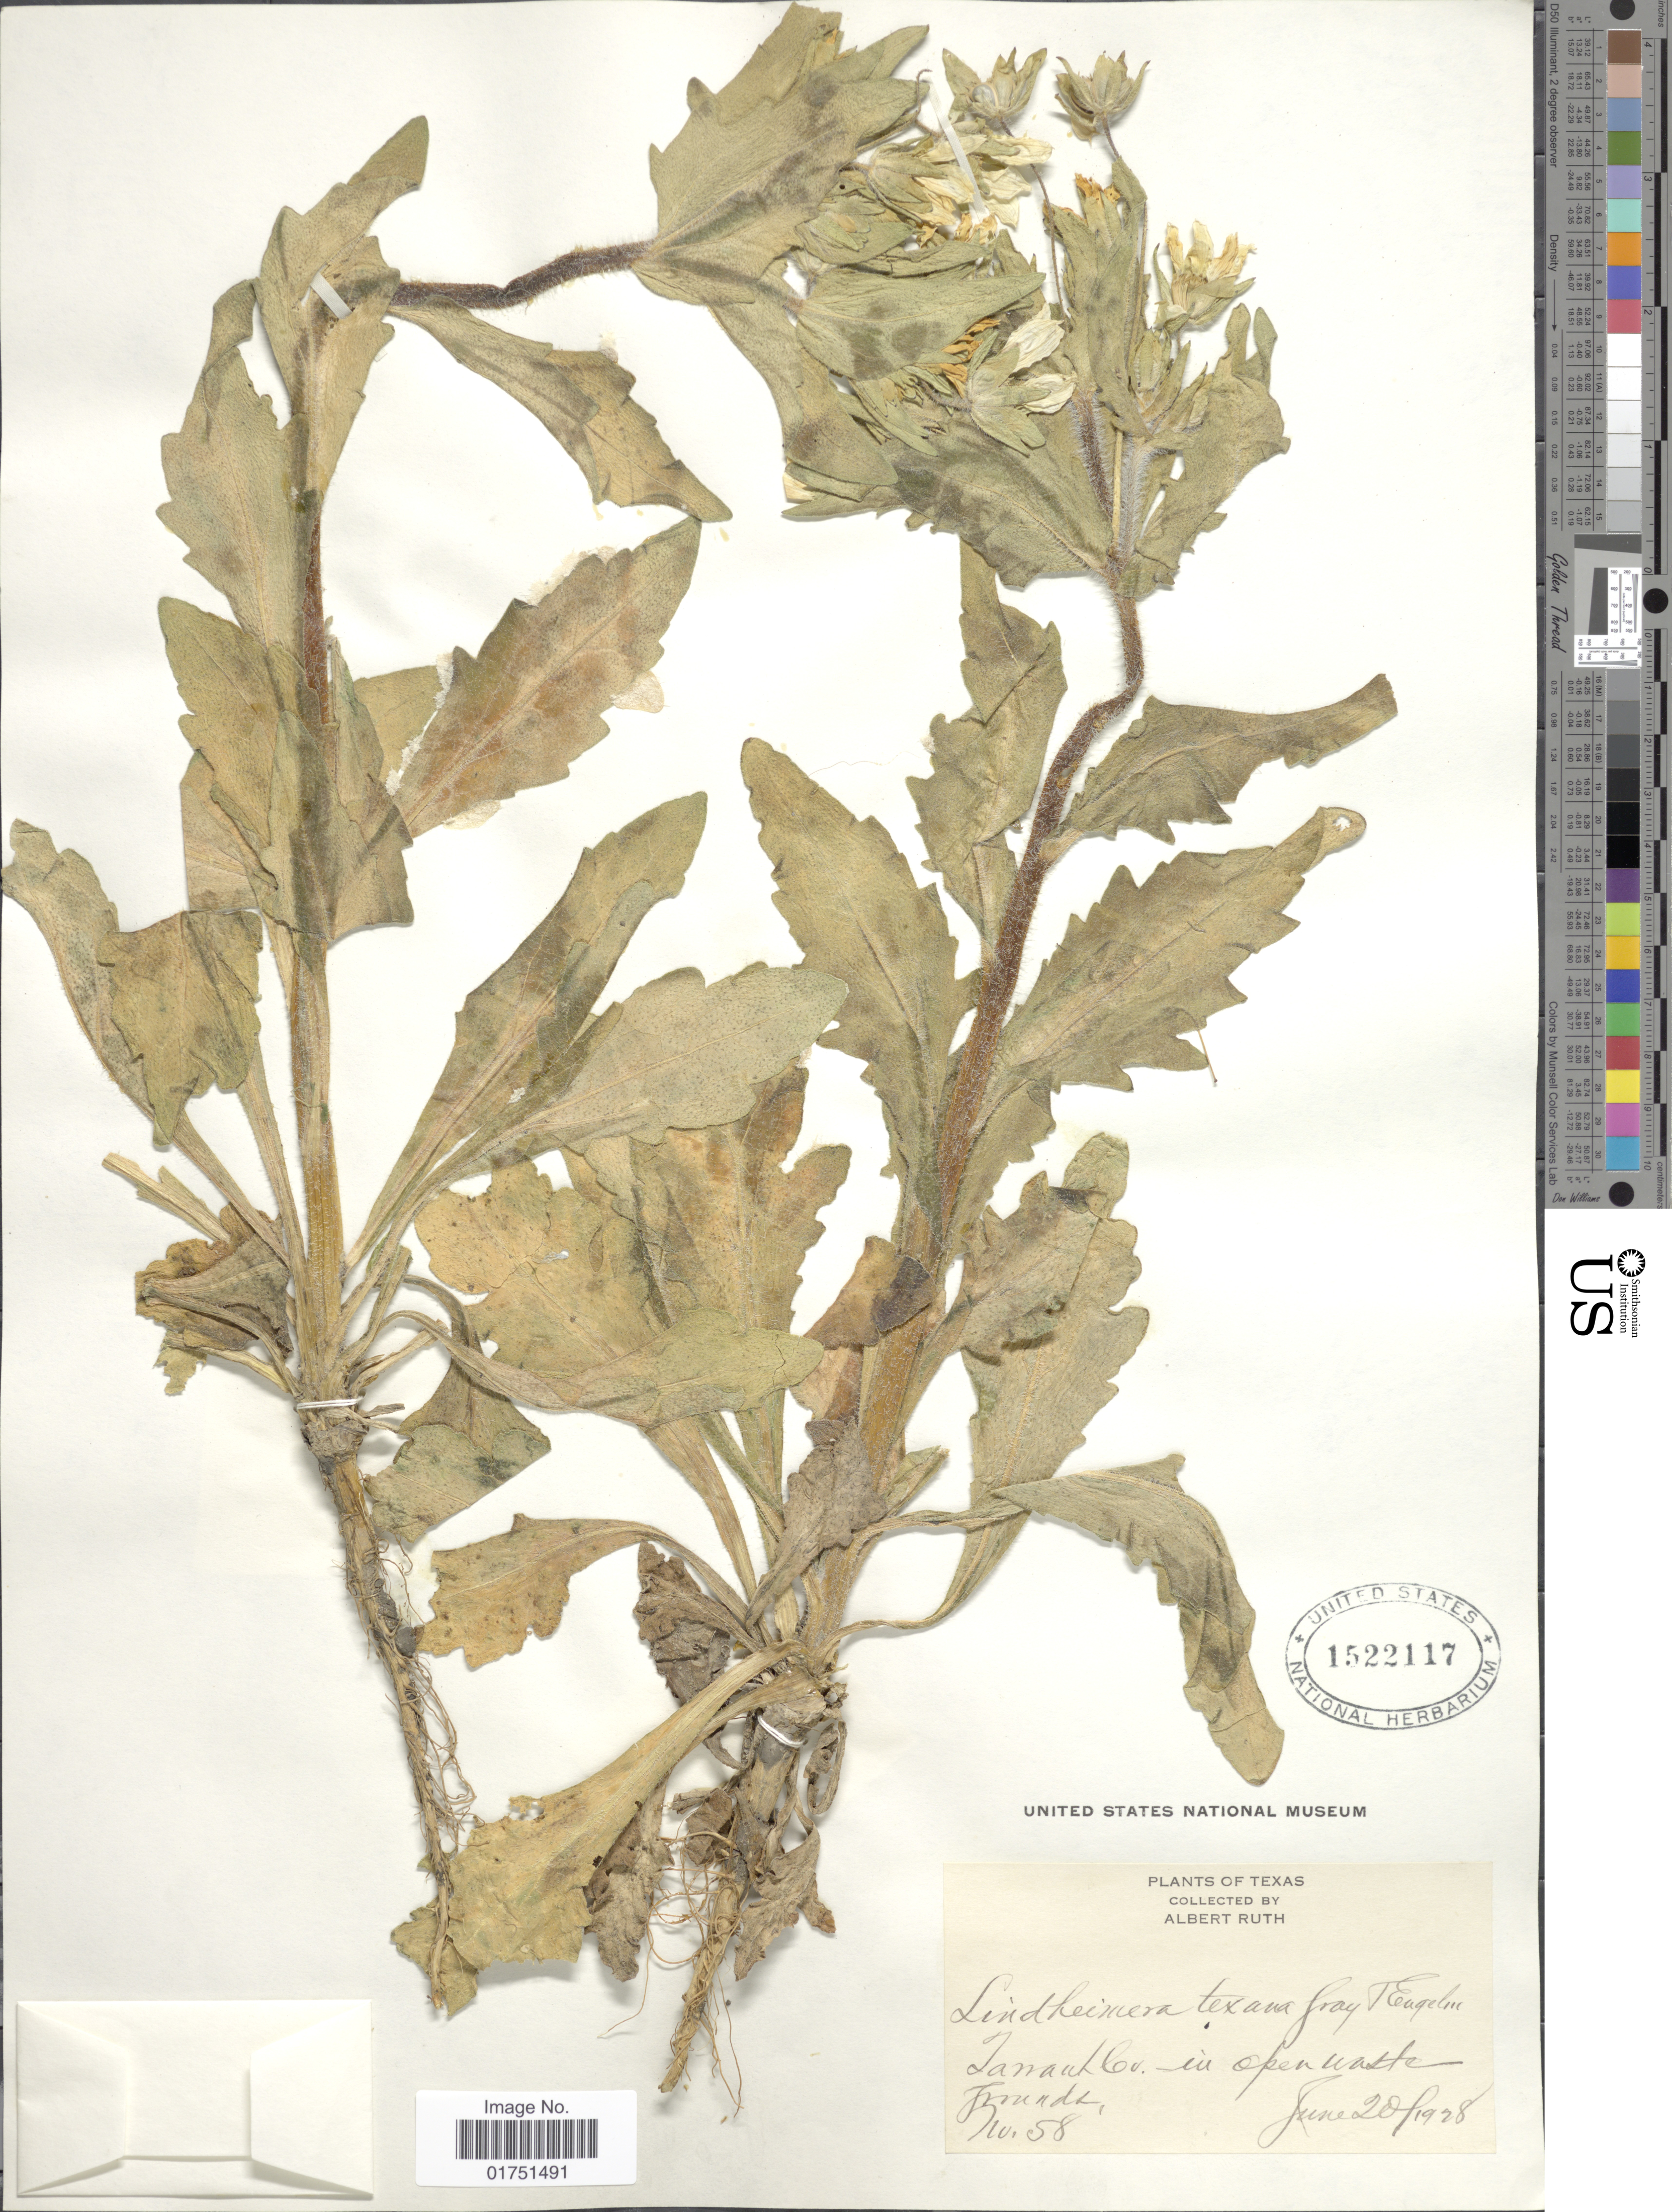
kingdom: Plantae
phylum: Tracheophyta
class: Magnoliopsida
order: Asterales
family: Asteraceae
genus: Lindheimera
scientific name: Lindheimera texana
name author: A. Gray & Engelm. in A. Gray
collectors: A. Ruth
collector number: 58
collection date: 1928-06-20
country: United States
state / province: Texas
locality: Tarrant Co.- in open waste grounds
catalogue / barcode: US 1522117